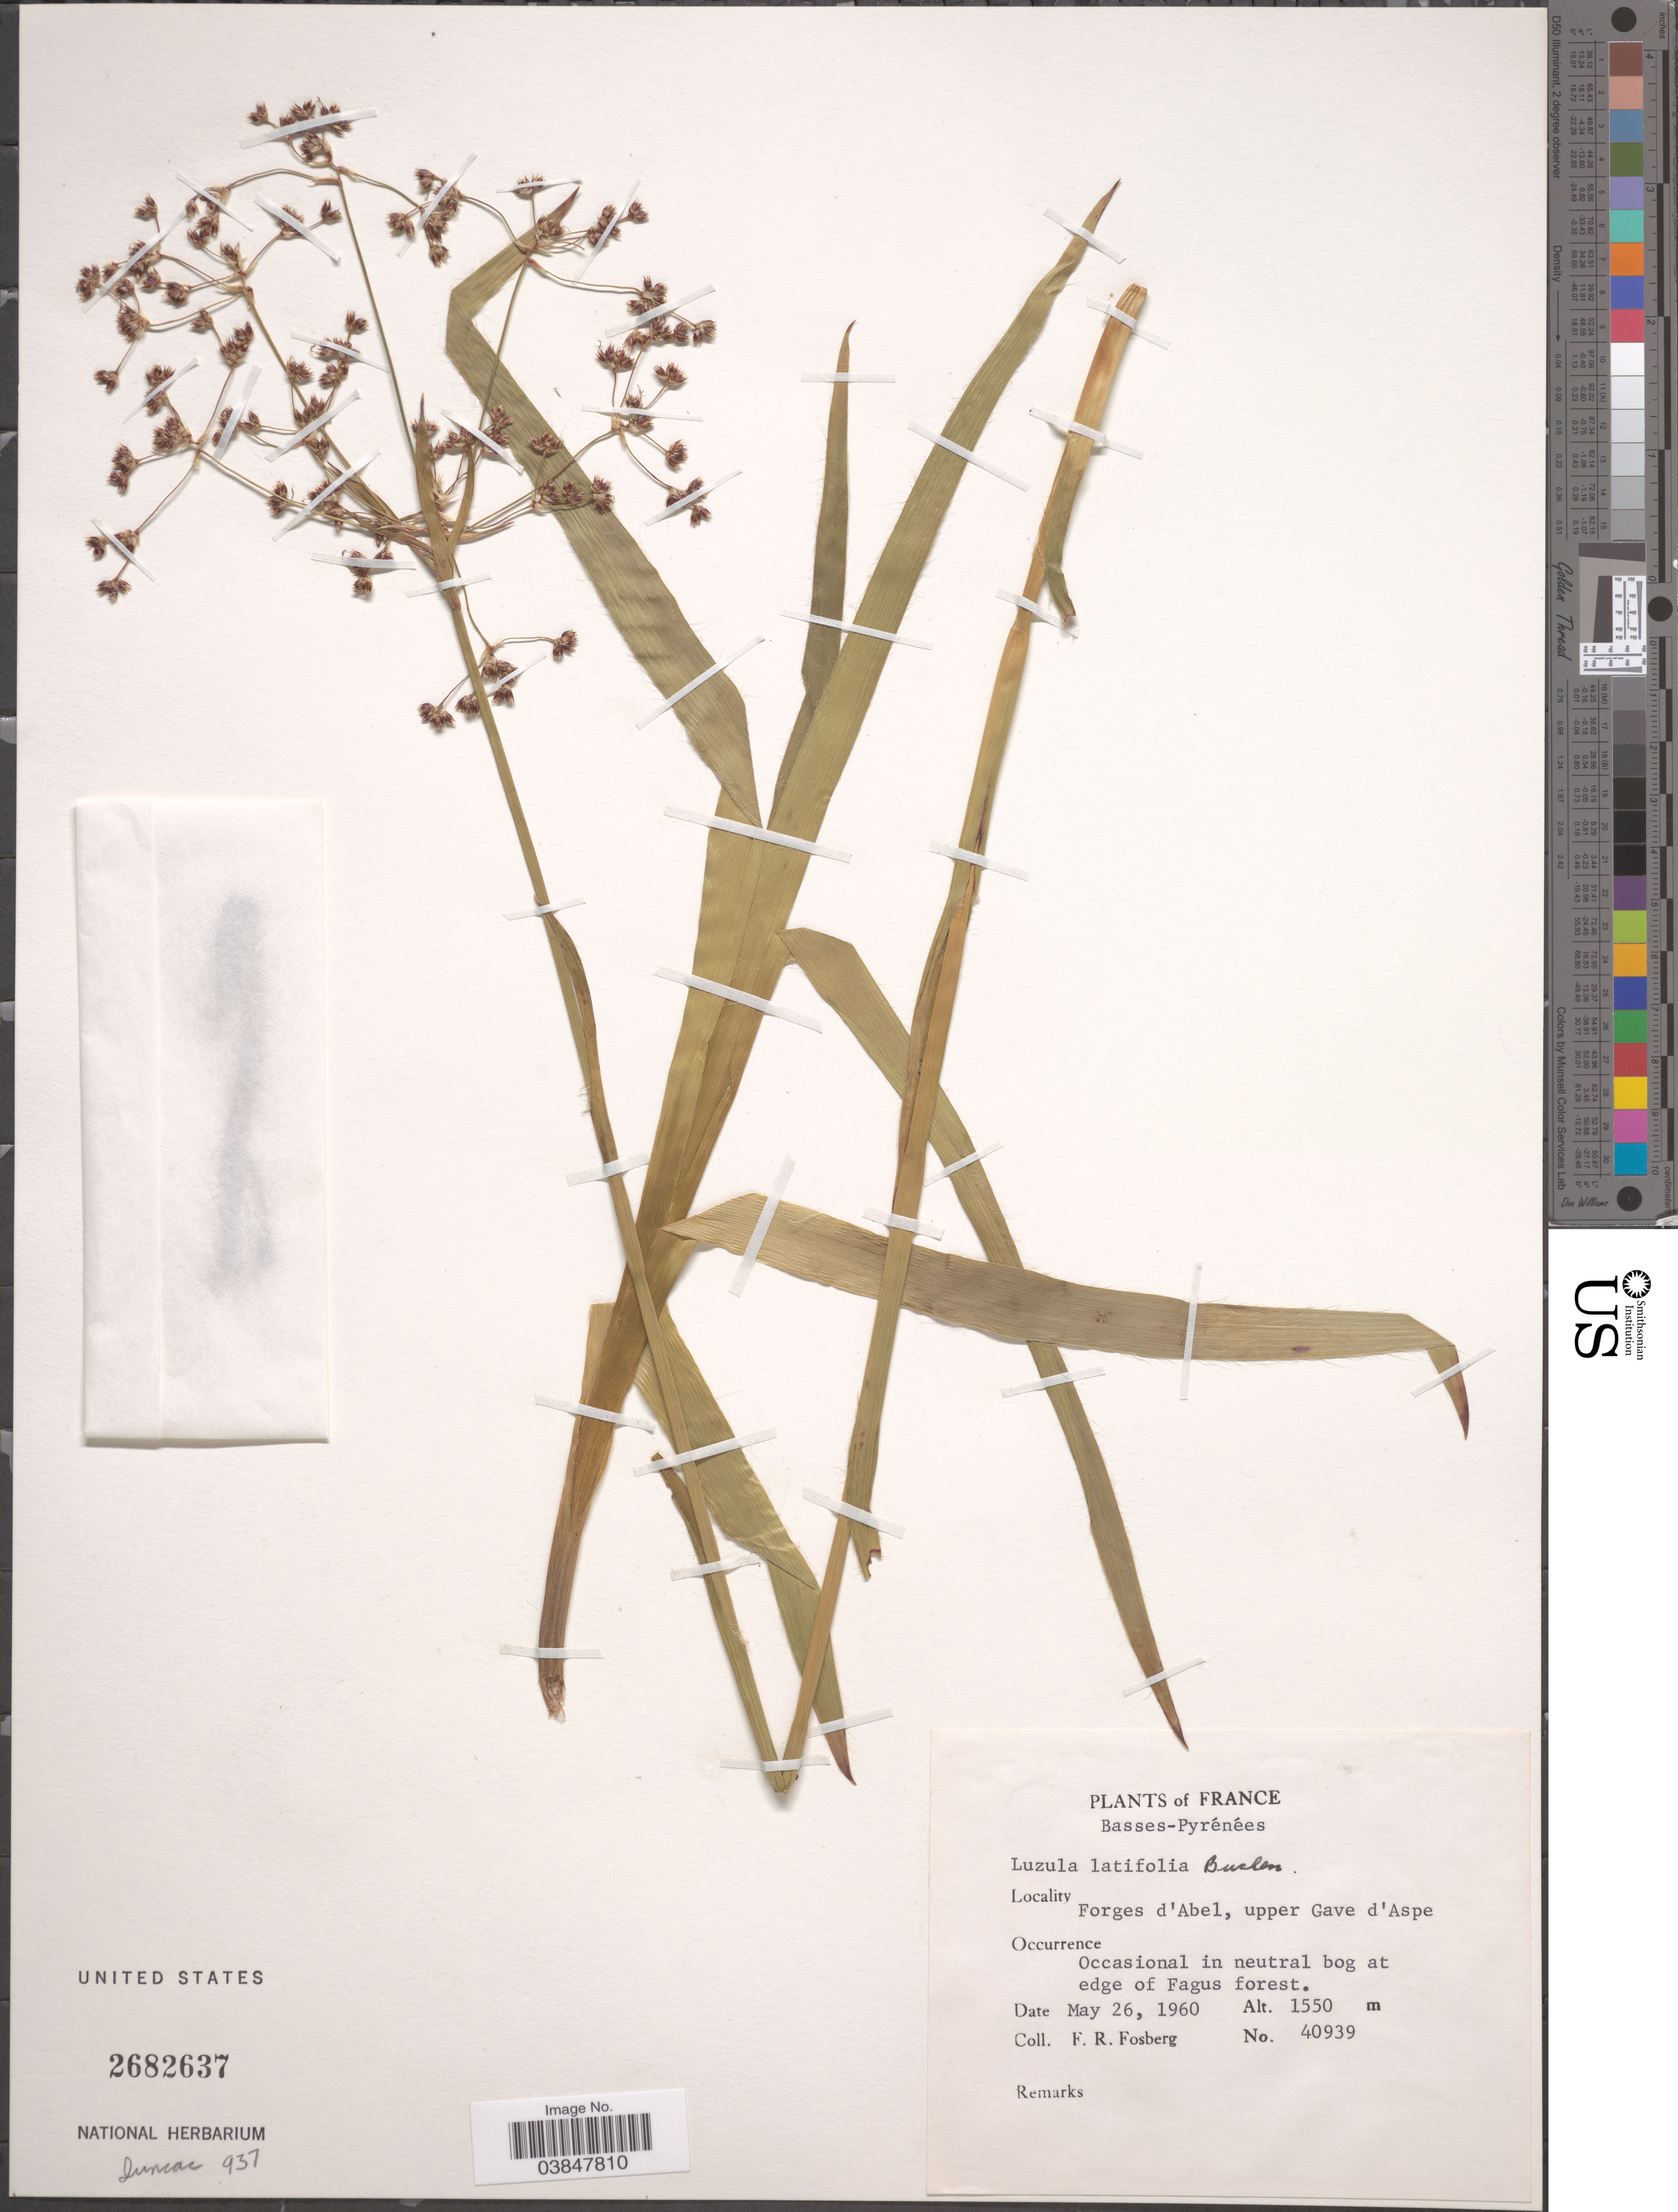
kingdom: Plantae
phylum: Tracheophyta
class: Liliopsida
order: Poales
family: Juncaceae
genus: Luzula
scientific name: Luzula latifolia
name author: Liebm.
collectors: F. R. Fosberg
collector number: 40939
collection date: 1960-05-26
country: France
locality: Basses-Pyrénées. Forges d'Abel, upper Gave d'Aspe.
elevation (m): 1550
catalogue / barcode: US 2682637